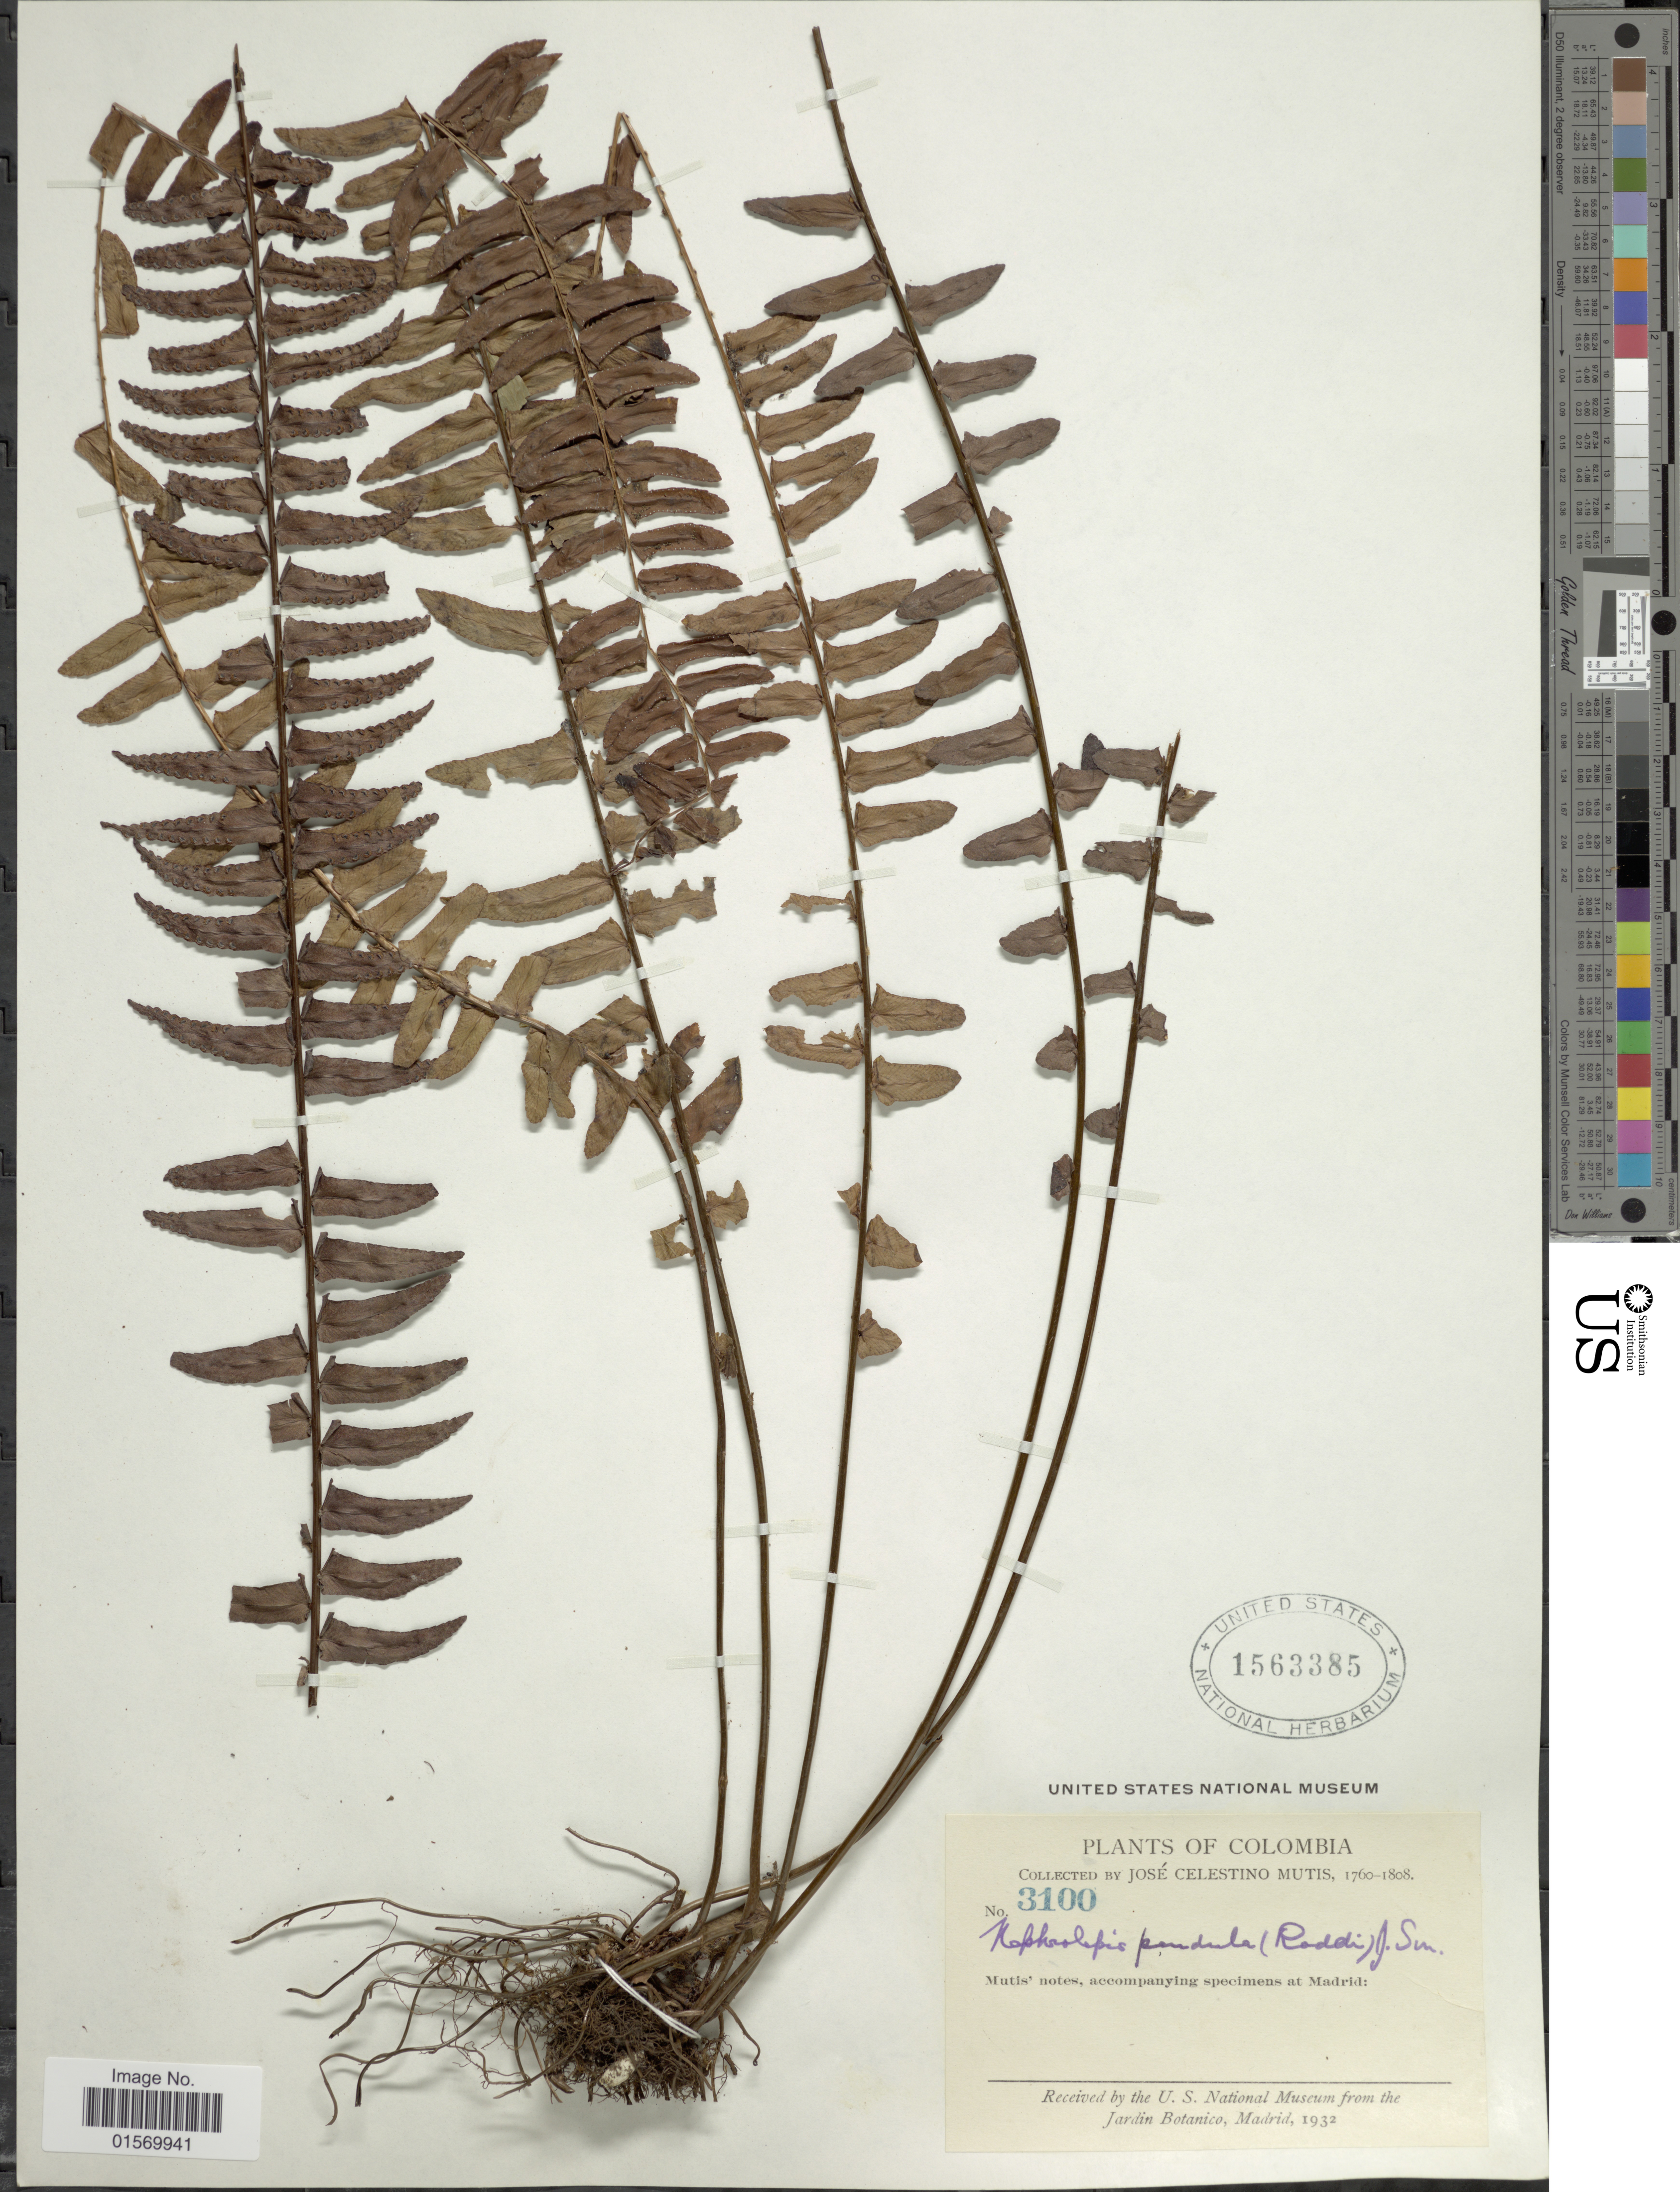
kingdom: Plantae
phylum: Tracheophyta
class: Polypodiopsida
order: Polypodiales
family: Nephrolepidaceae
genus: Nephrolepis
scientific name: Nephrolepis pendula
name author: (Raddi) J. Sm.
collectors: J. C. B. Mutis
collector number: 3100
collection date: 1760/1880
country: Colombia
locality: Mutis'notes, accompanying specimens at Madrid.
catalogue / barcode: US 1563385